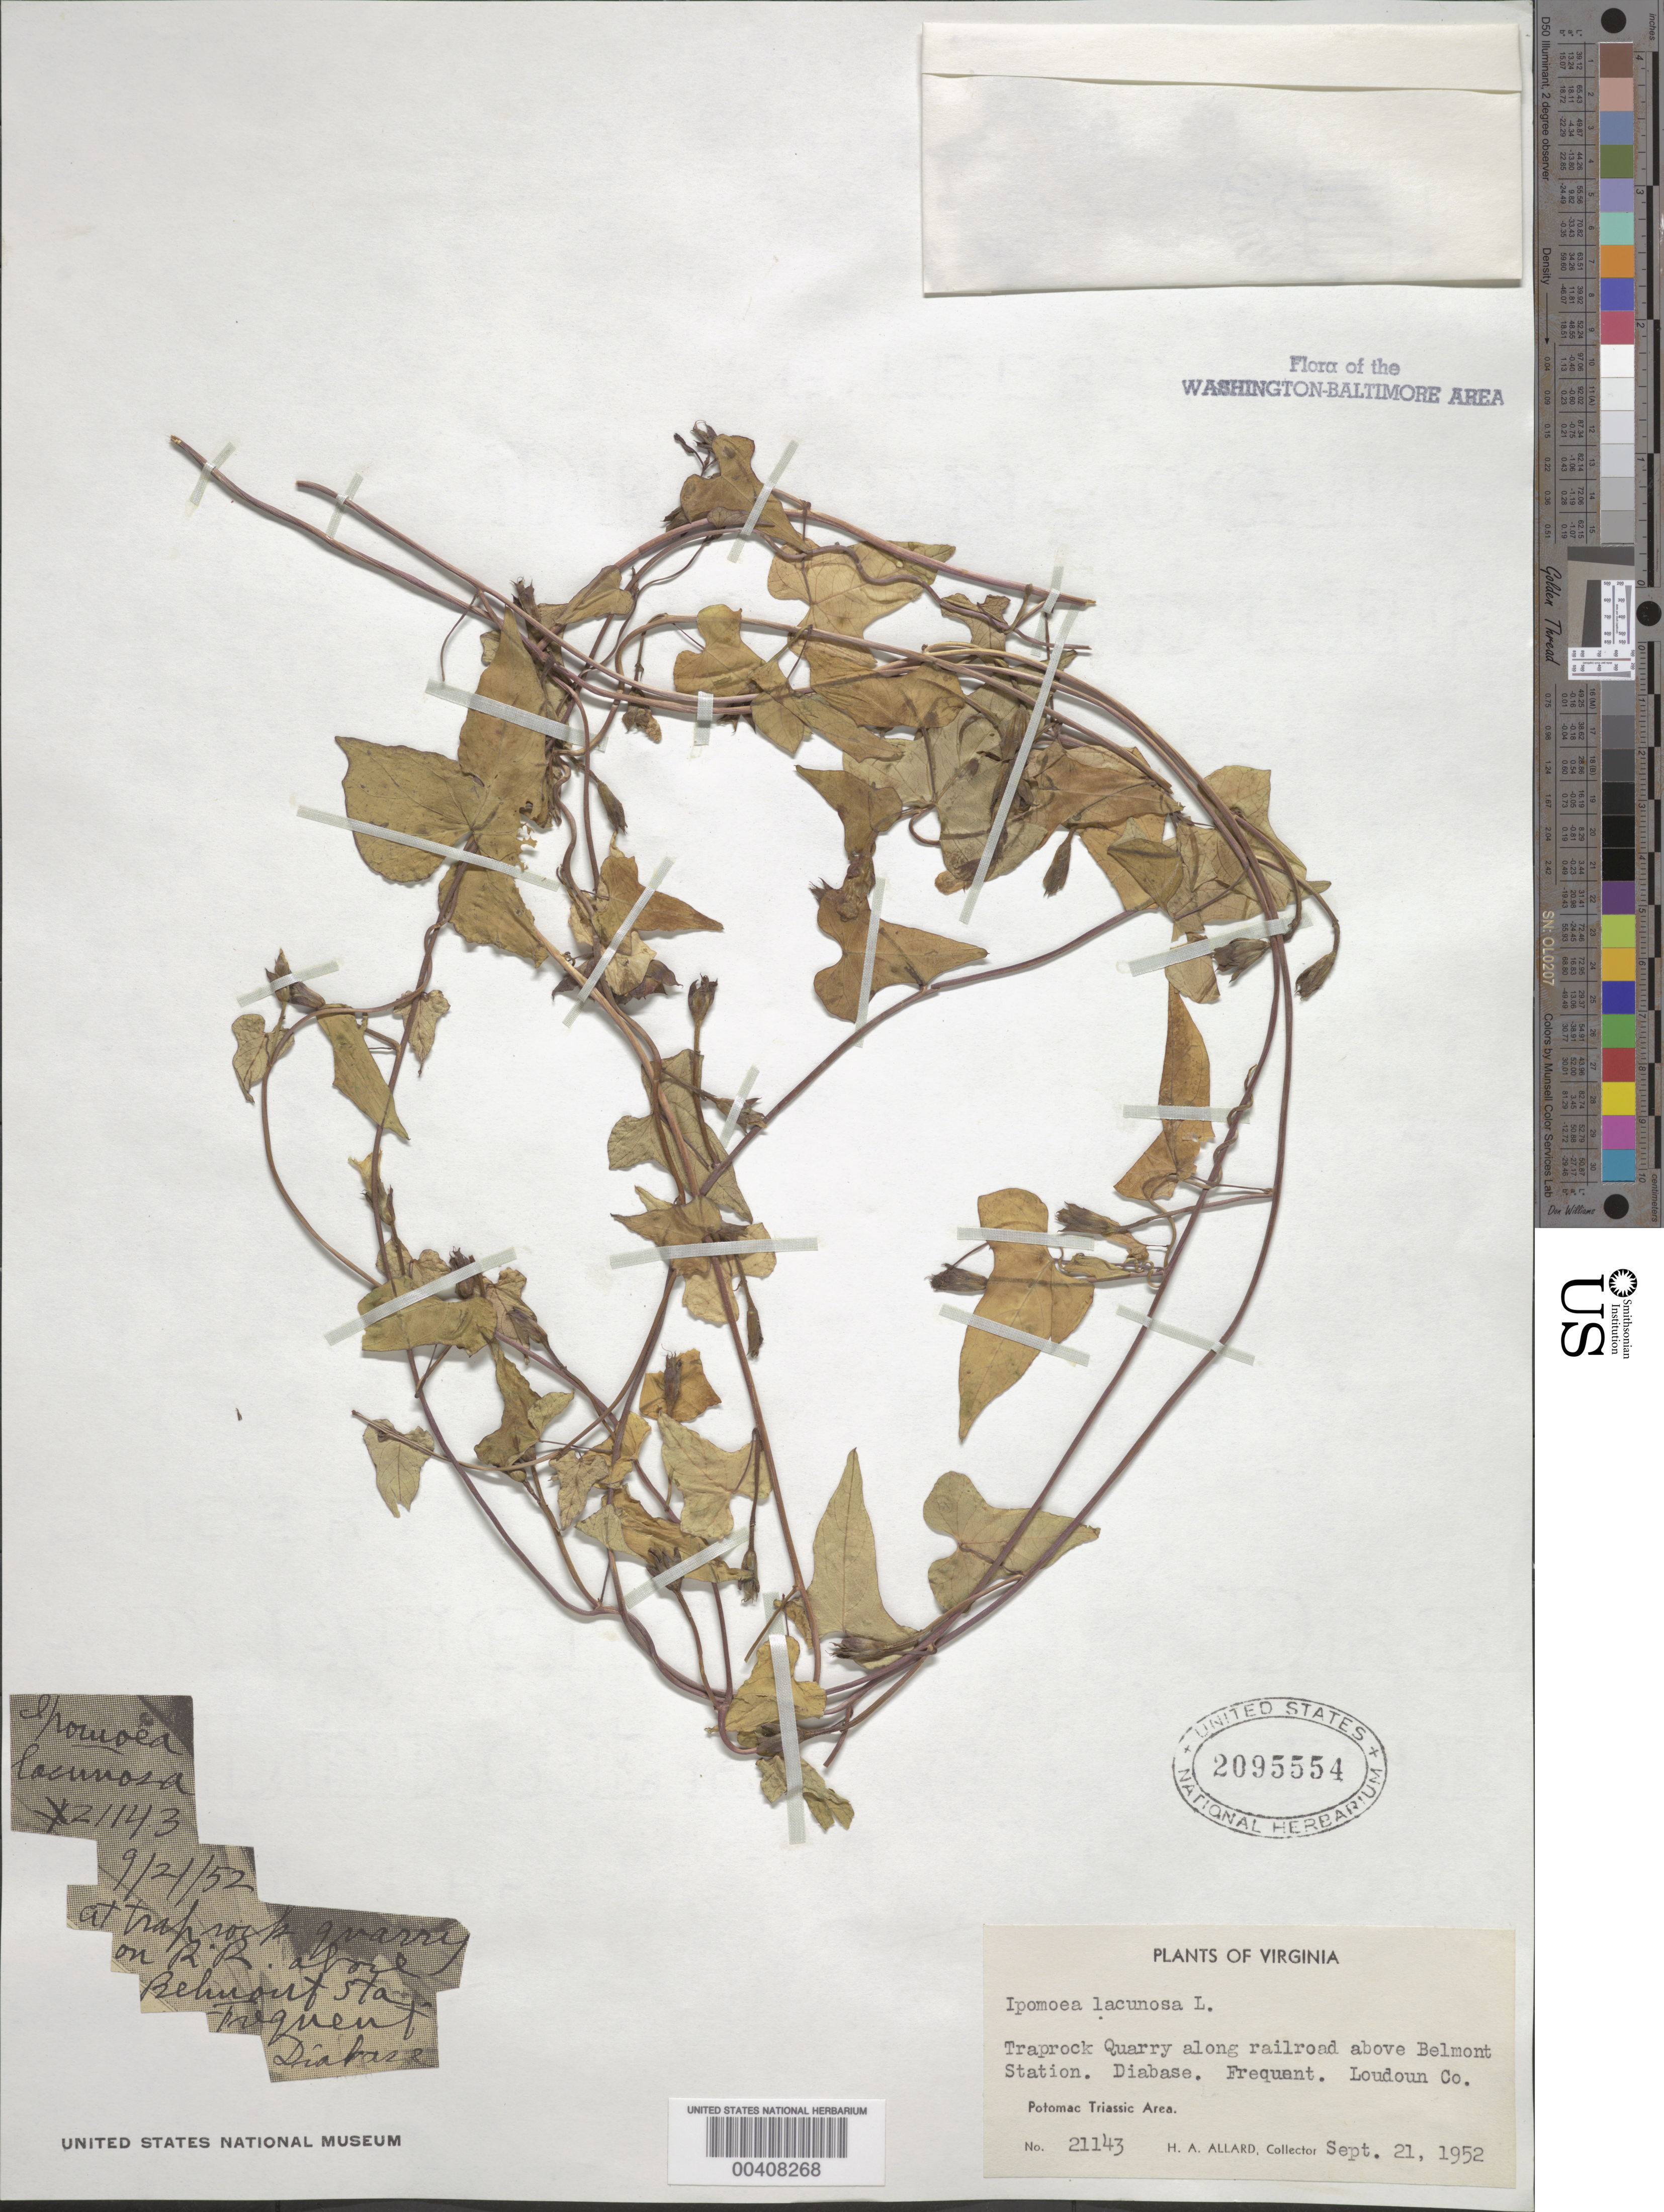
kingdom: Plantae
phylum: Tracheophyta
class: Magnoliopsida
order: Solanales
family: Convolvulaceae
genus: Ipomoea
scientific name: Ipomoea lacunosa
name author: L.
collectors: H. A. Allard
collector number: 21143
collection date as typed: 21 Sep 1952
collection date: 1952-09-21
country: United States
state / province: Virginia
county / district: Loudoun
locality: Traprock Quarry, above Belmont Station, Potomac Triassic Area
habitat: Along r.r., diabase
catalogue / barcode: US 2095554